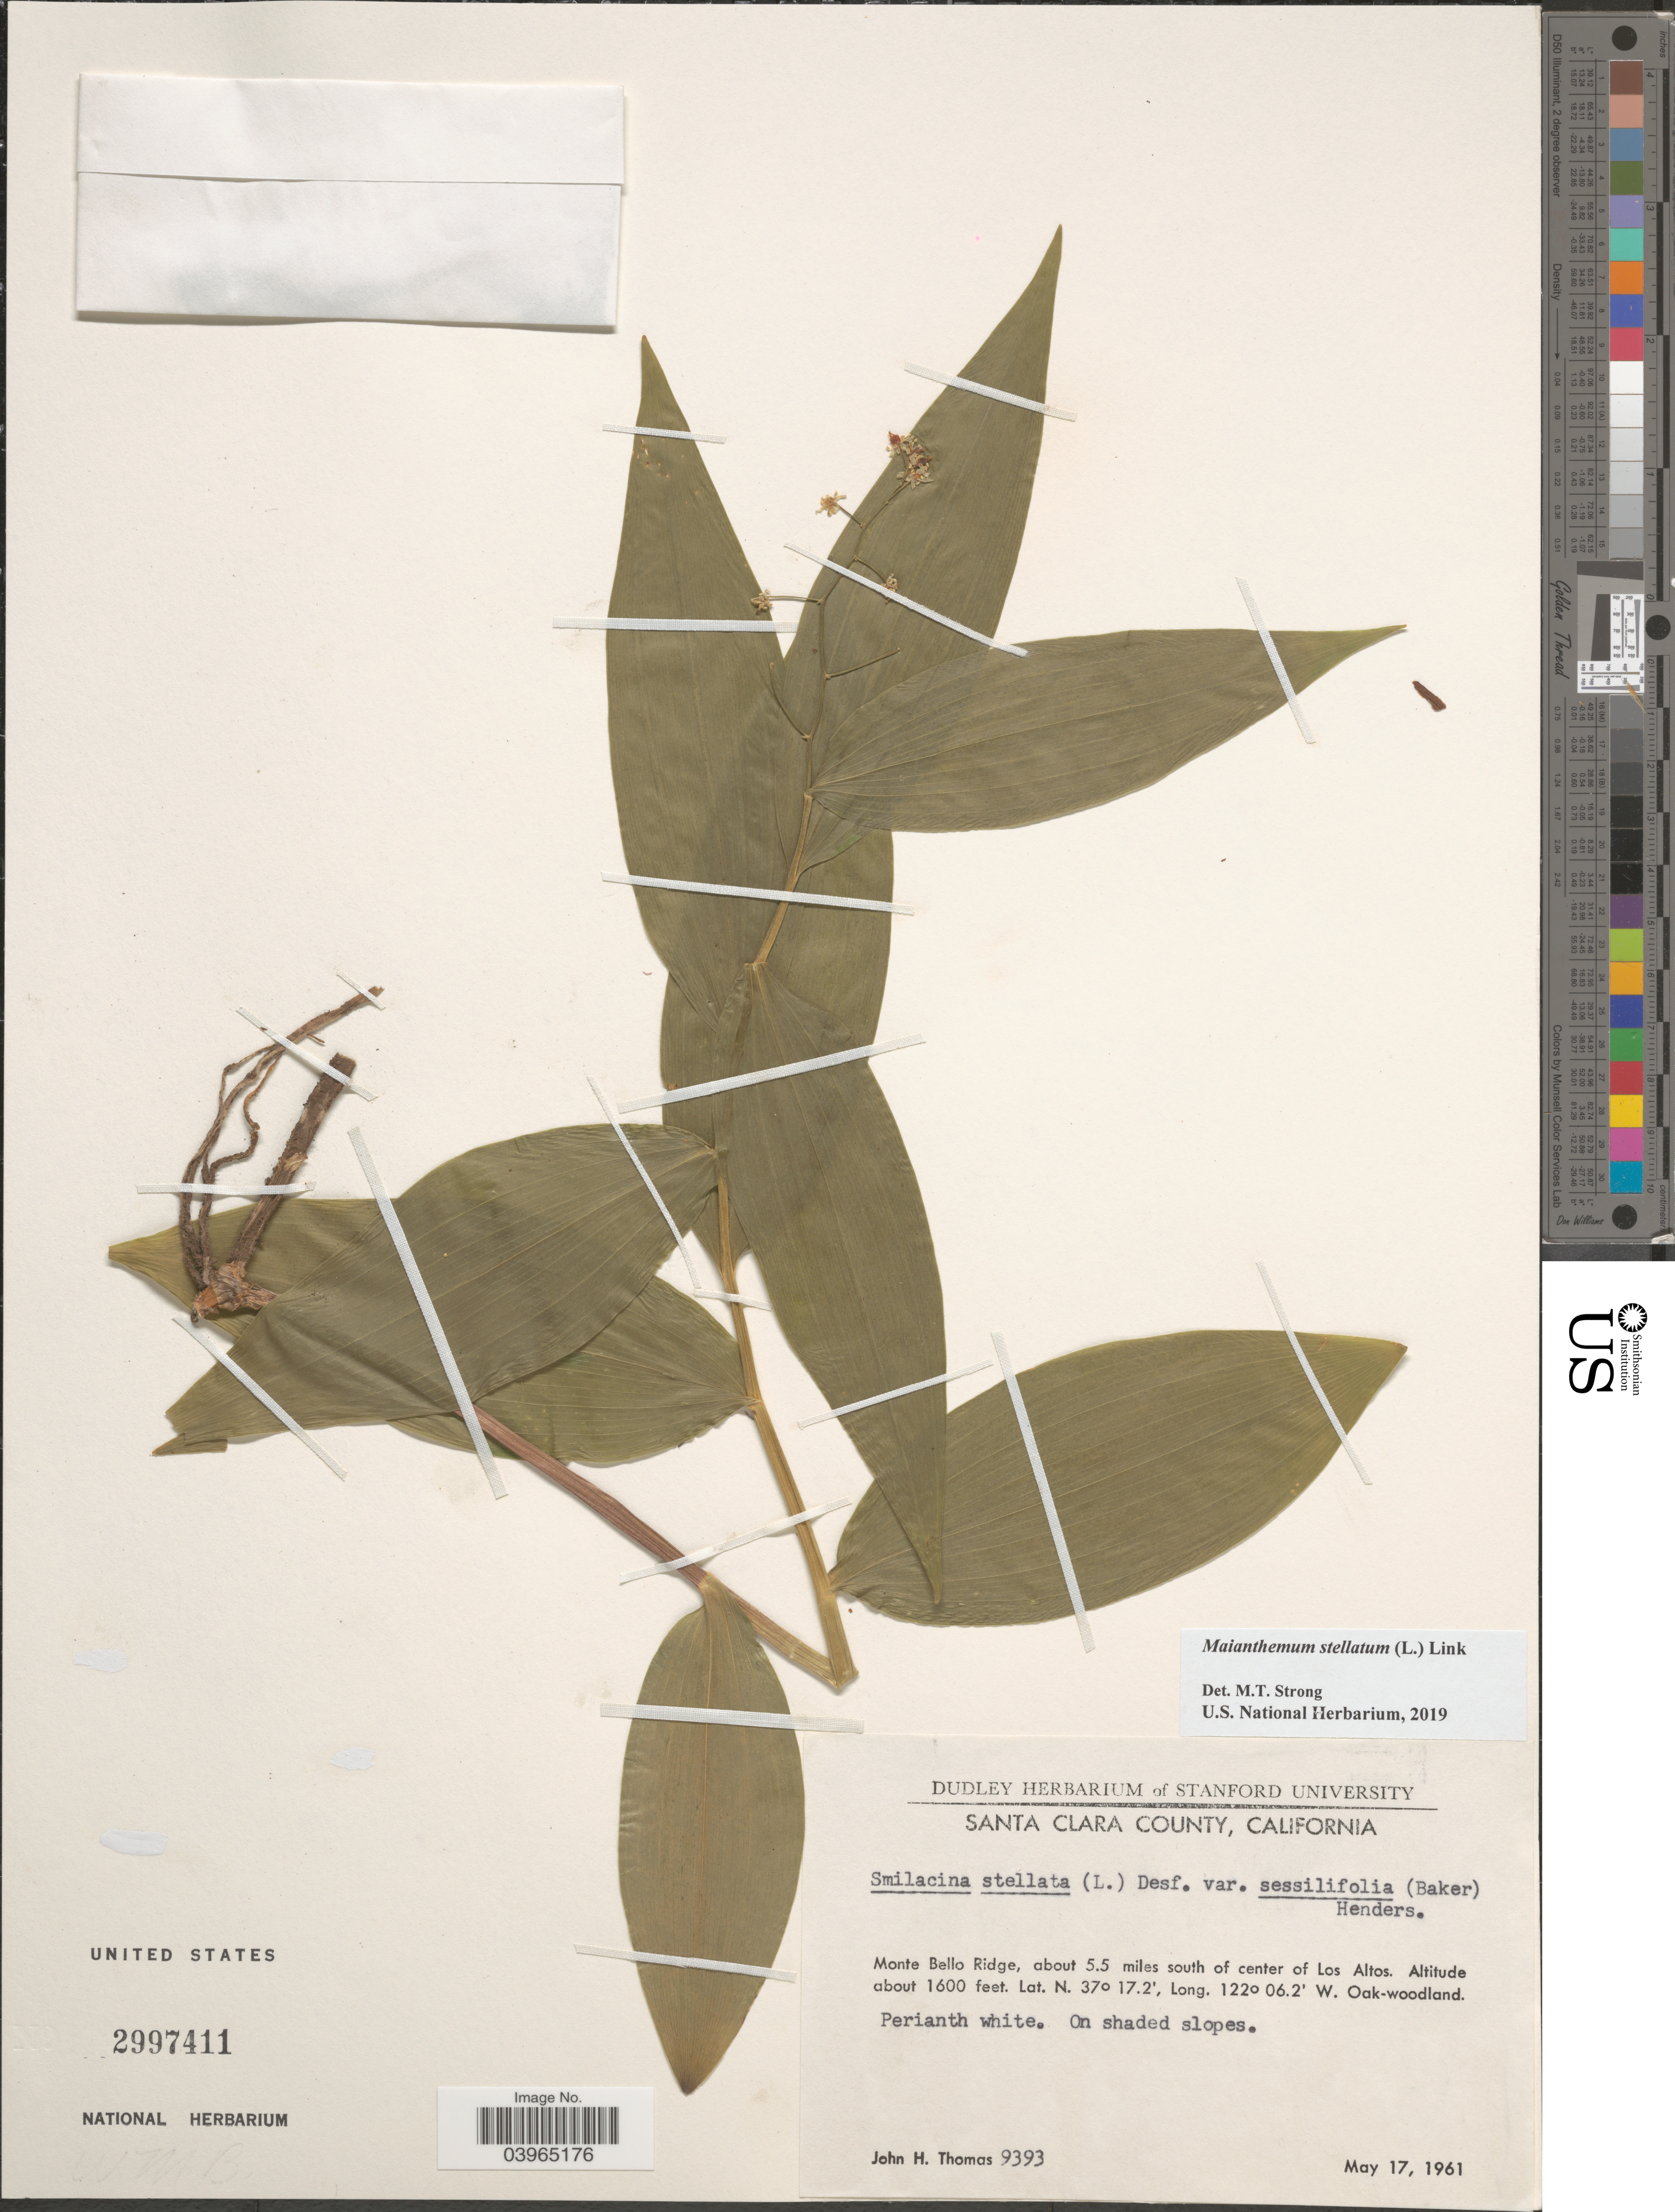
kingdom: Plantae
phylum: Tracheophyta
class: Liliopsida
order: Asparagales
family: Asparagaceae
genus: Maianthemum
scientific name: Maianthemum stellatum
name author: (L.) Link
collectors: J. H. Thomas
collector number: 9393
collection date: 1961-05-17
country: United States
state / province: California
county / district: Santa Clara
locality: Santa Clara County. Monte Bello Ridge, about 5.5 miles south of center of Los Altos. Oak-woodland. On shaded slopes.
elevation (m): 488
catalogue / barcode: US 2997411